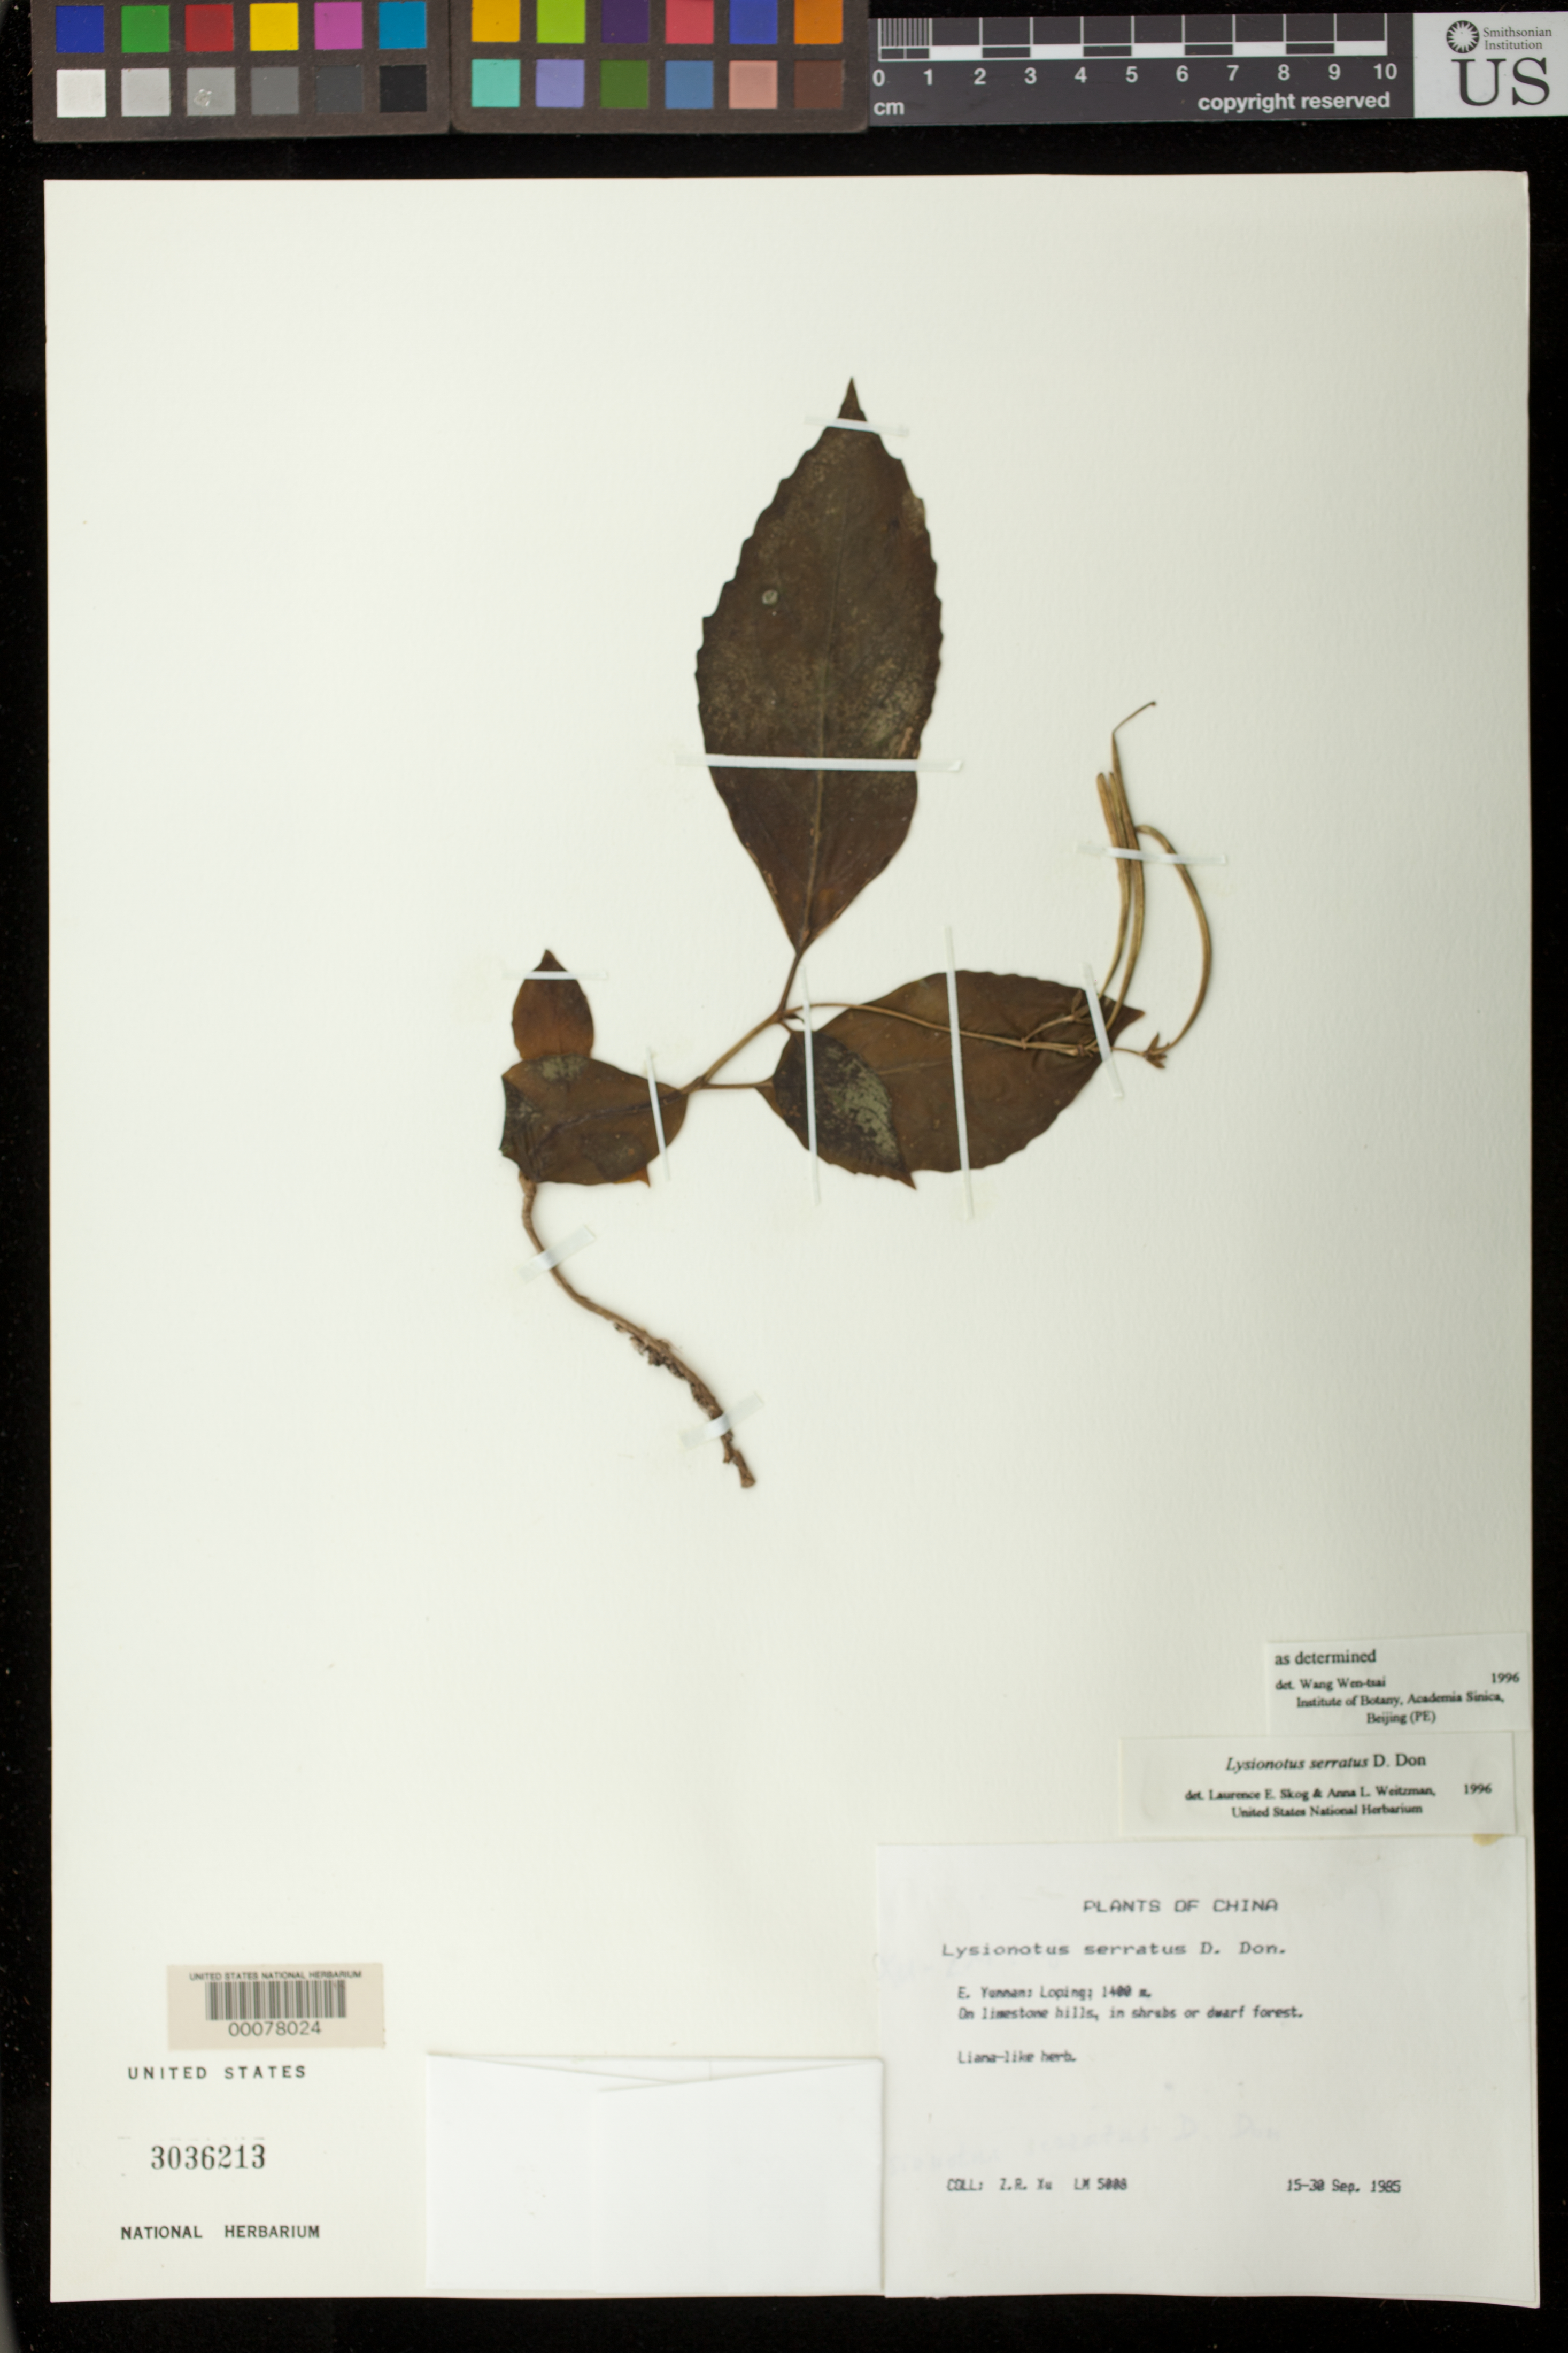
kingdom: Plantae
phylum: Tracheophyta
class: Magnoliopsida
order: Lamiales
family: Gesneriaceae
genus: Lysionotus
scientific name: Lysionotus serratus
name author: D. Don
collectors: Z. Xu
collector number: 5009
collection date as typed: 15-30 Sep 1985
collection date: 1985-09-15/1985-09-30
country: China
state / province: Yunnan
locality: Loping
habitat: On limestone hills, in shrubs of dwarf forest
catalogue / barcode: US 3036213